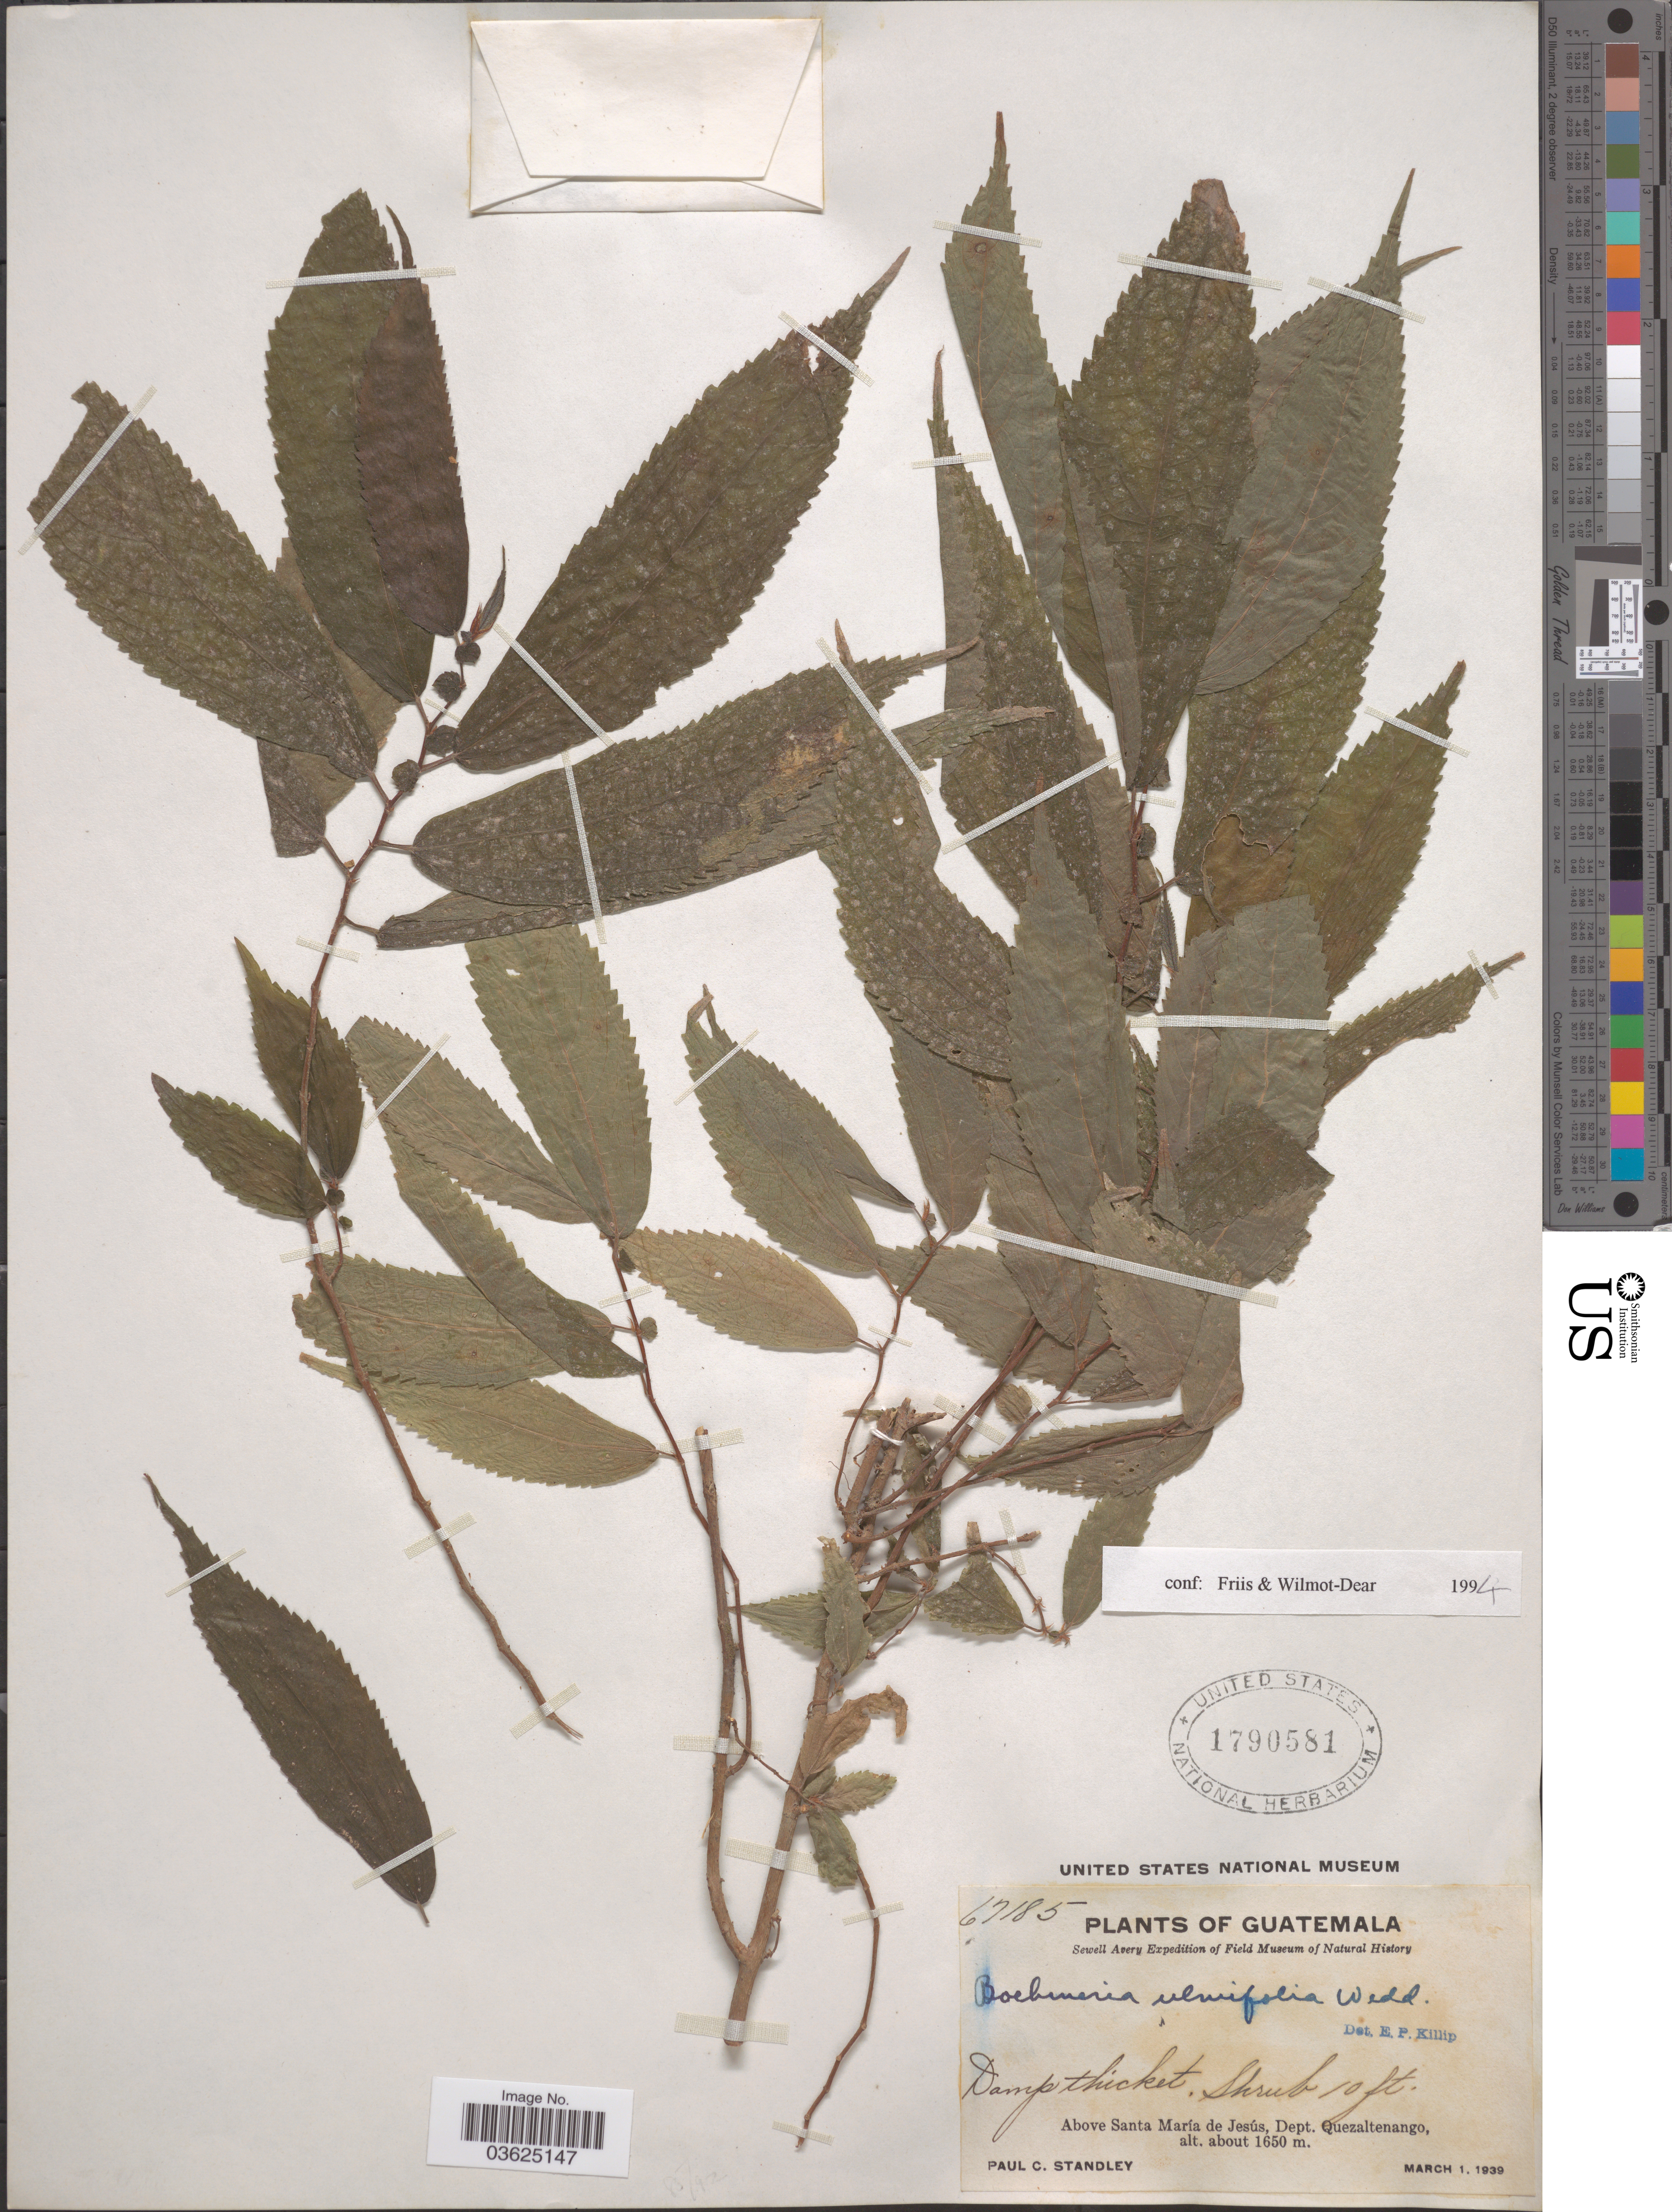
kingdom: Plantae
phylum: Tracheophyta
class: Magnoliopsida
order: Rosales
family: Urticaceae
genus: Boehmeria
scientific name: Boehmeria ulmifolia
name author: Wedd.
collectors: P. C. Standley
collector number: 67185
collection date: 1939-03-01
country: Guatemala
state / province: Quetzaltenango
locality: Above Santa María de Jesús, Dept. Quezaltenango.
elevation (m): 1650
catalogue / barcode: US 1790581